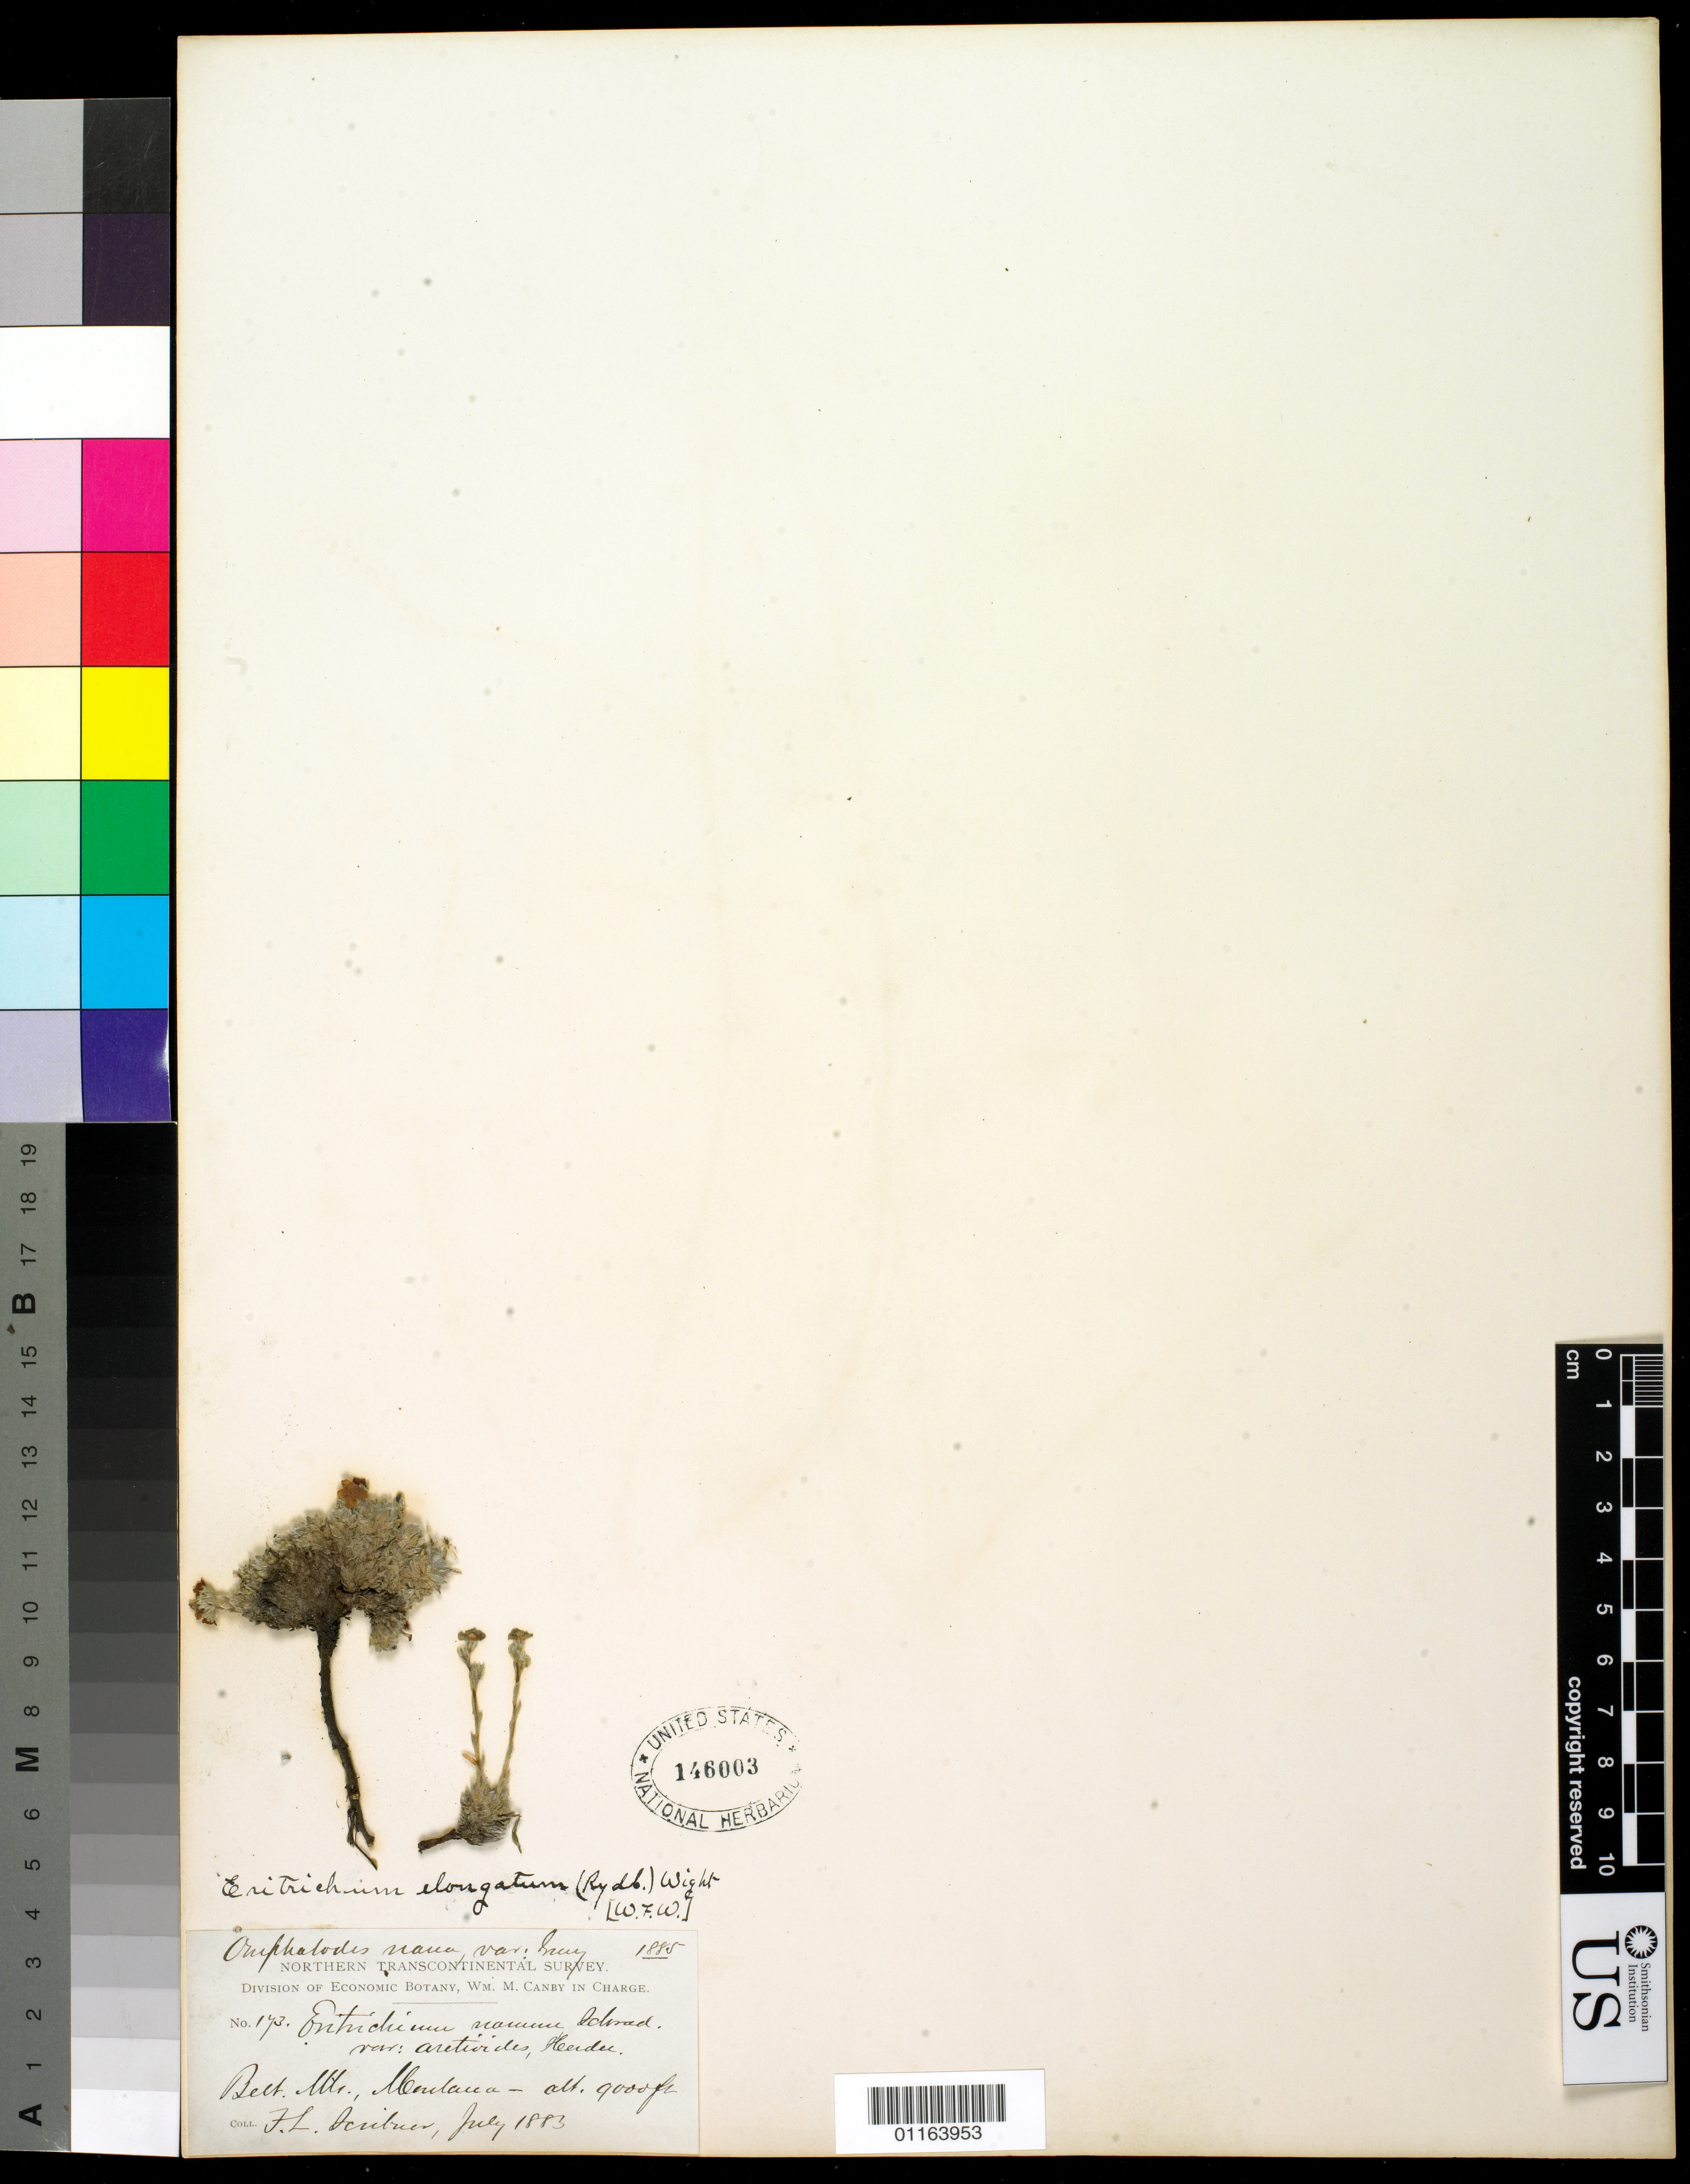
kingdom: Plantae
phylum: Tracheophyta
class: Magnoliopsida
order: Boraginales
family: Boraginaceae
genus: Eritrichium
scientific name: Eritrichium elongatum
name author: (Rydb.) W. Wight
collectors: F. L. Scribner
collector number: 173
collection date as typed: Jul 1883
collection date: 1883-07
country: United States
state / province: Montana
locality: Belt Mts.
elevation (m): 2743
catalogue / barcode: US 146003